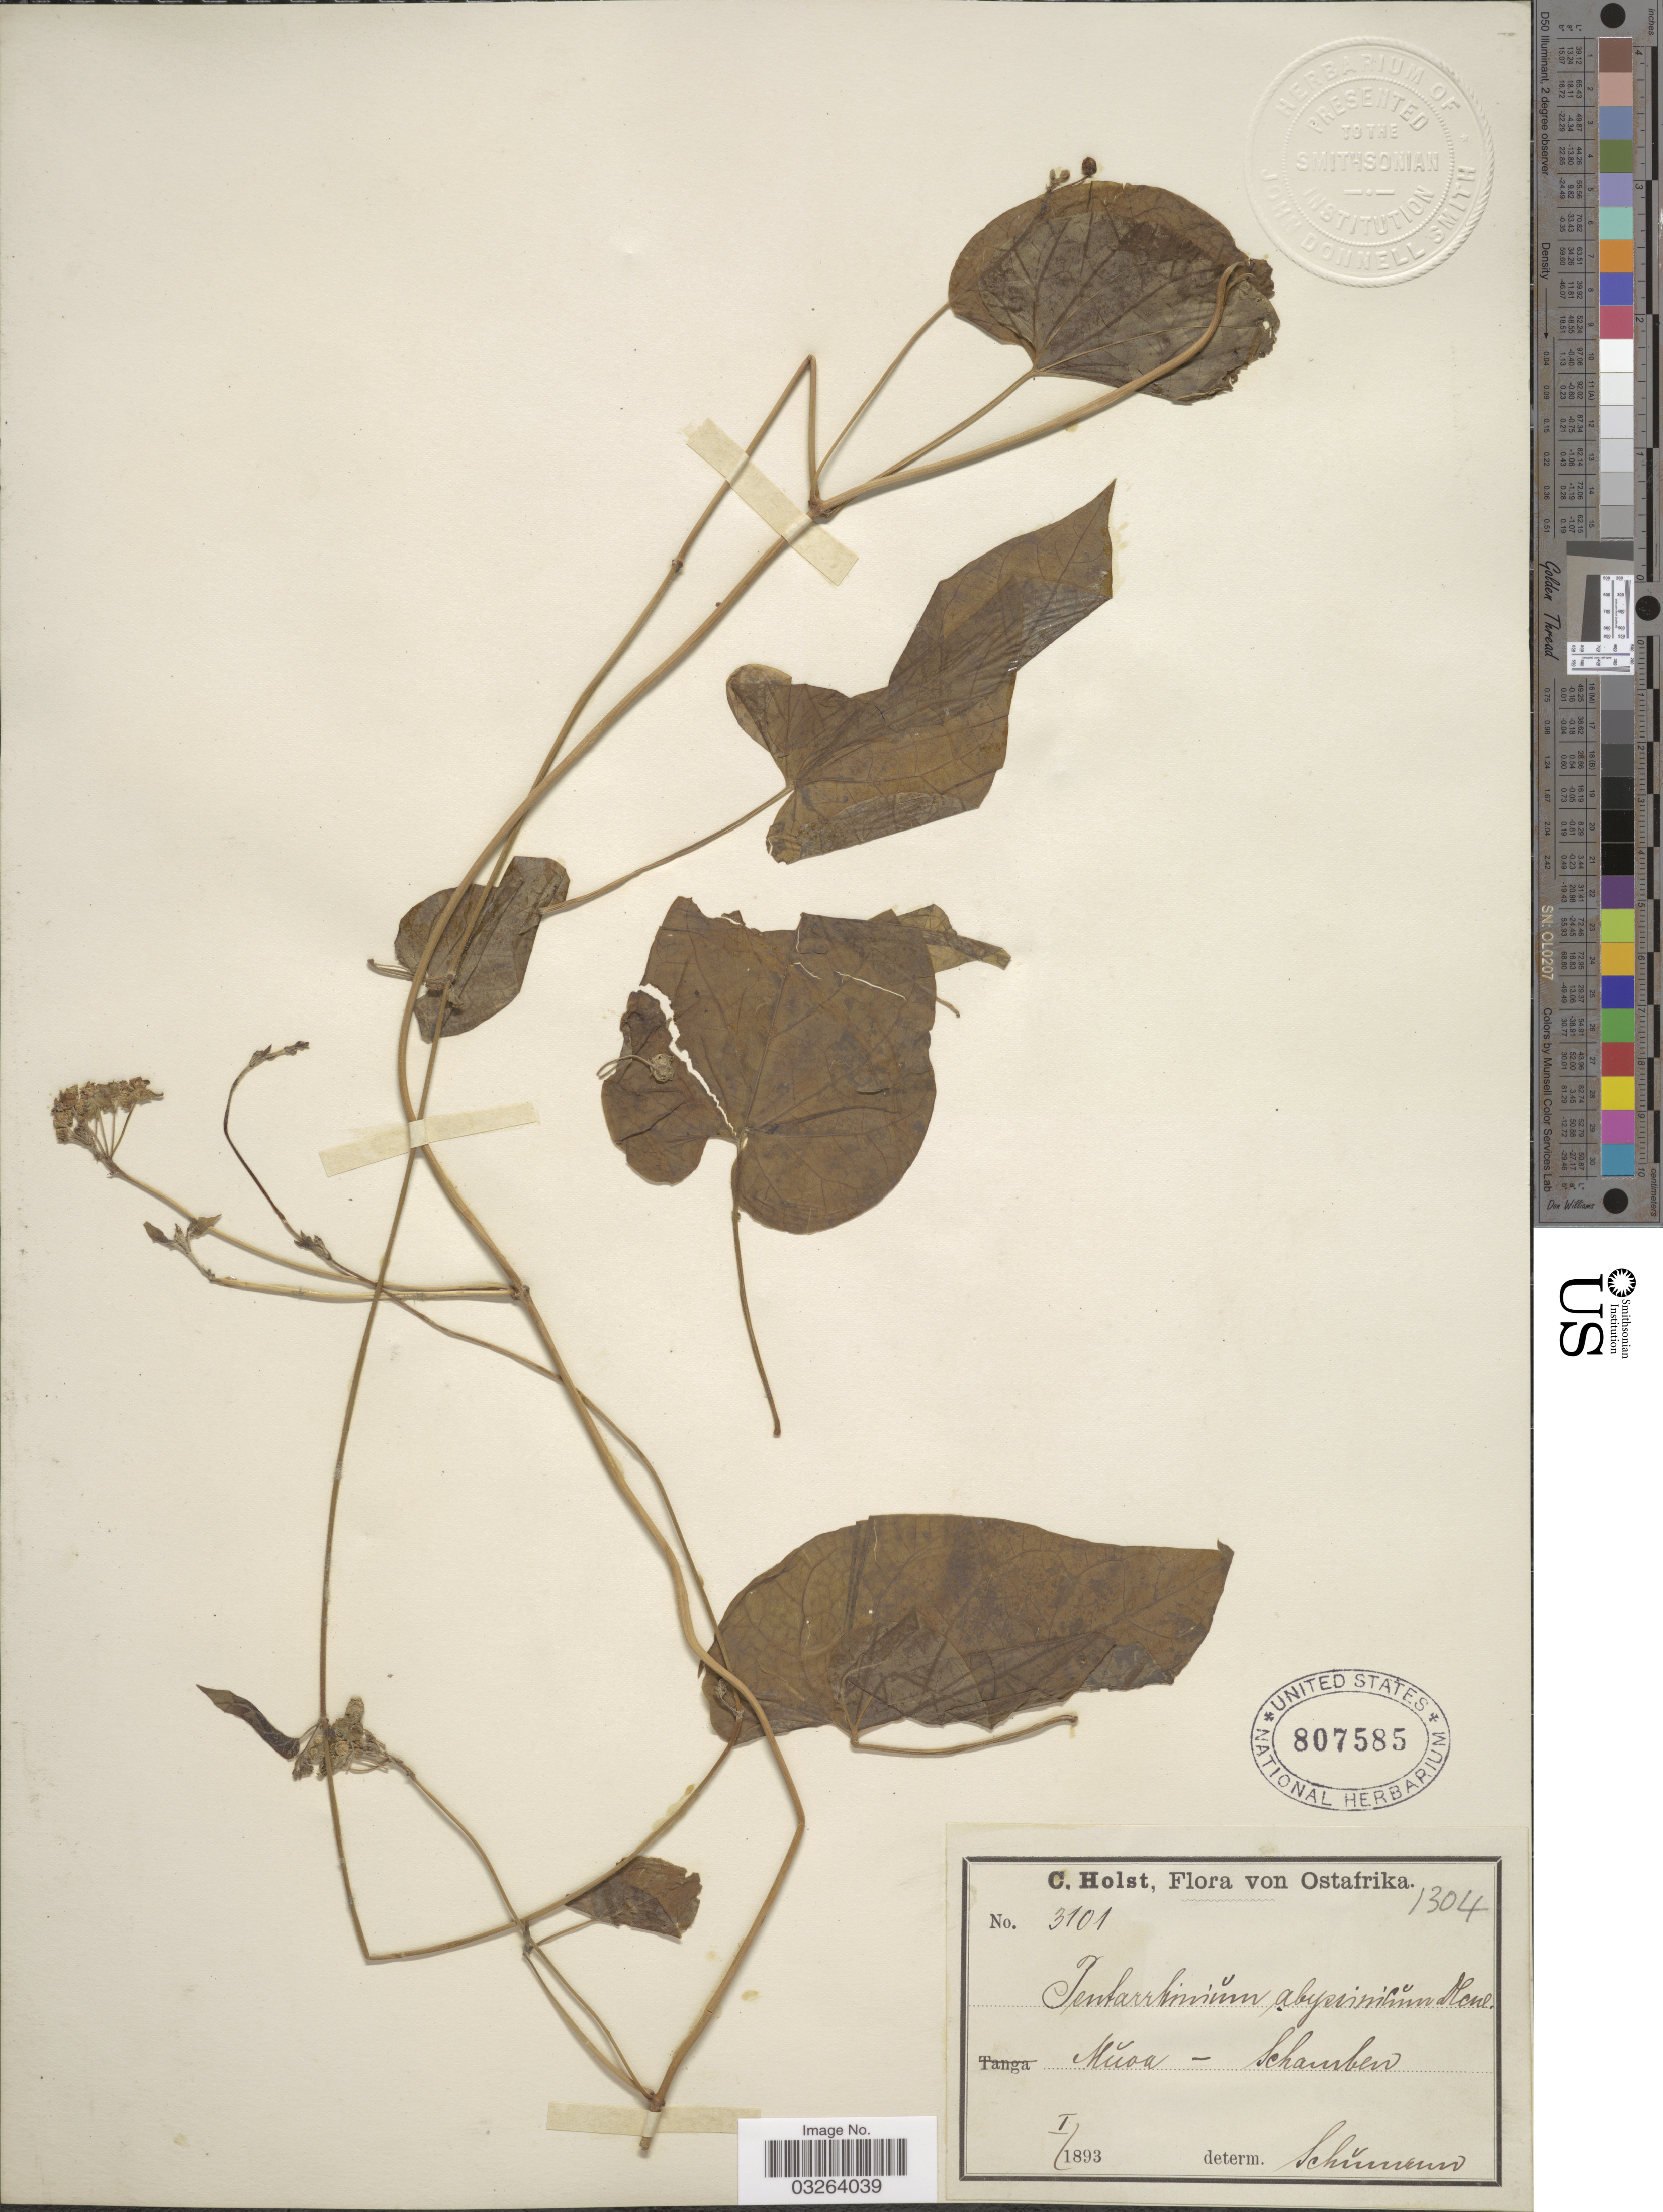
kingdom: Plantae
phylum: Tracheophyta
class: Magnoliopsida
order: Gentianales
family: Apocynaceae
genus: Pentarrhinum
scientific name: Pentarrhinum abyssinicum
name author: Decne.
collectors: C. H. Holst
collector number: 3101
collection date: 1893-01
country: Tanzania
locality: Ostafrika. Múoa - Schamben.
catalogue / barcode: US 807585